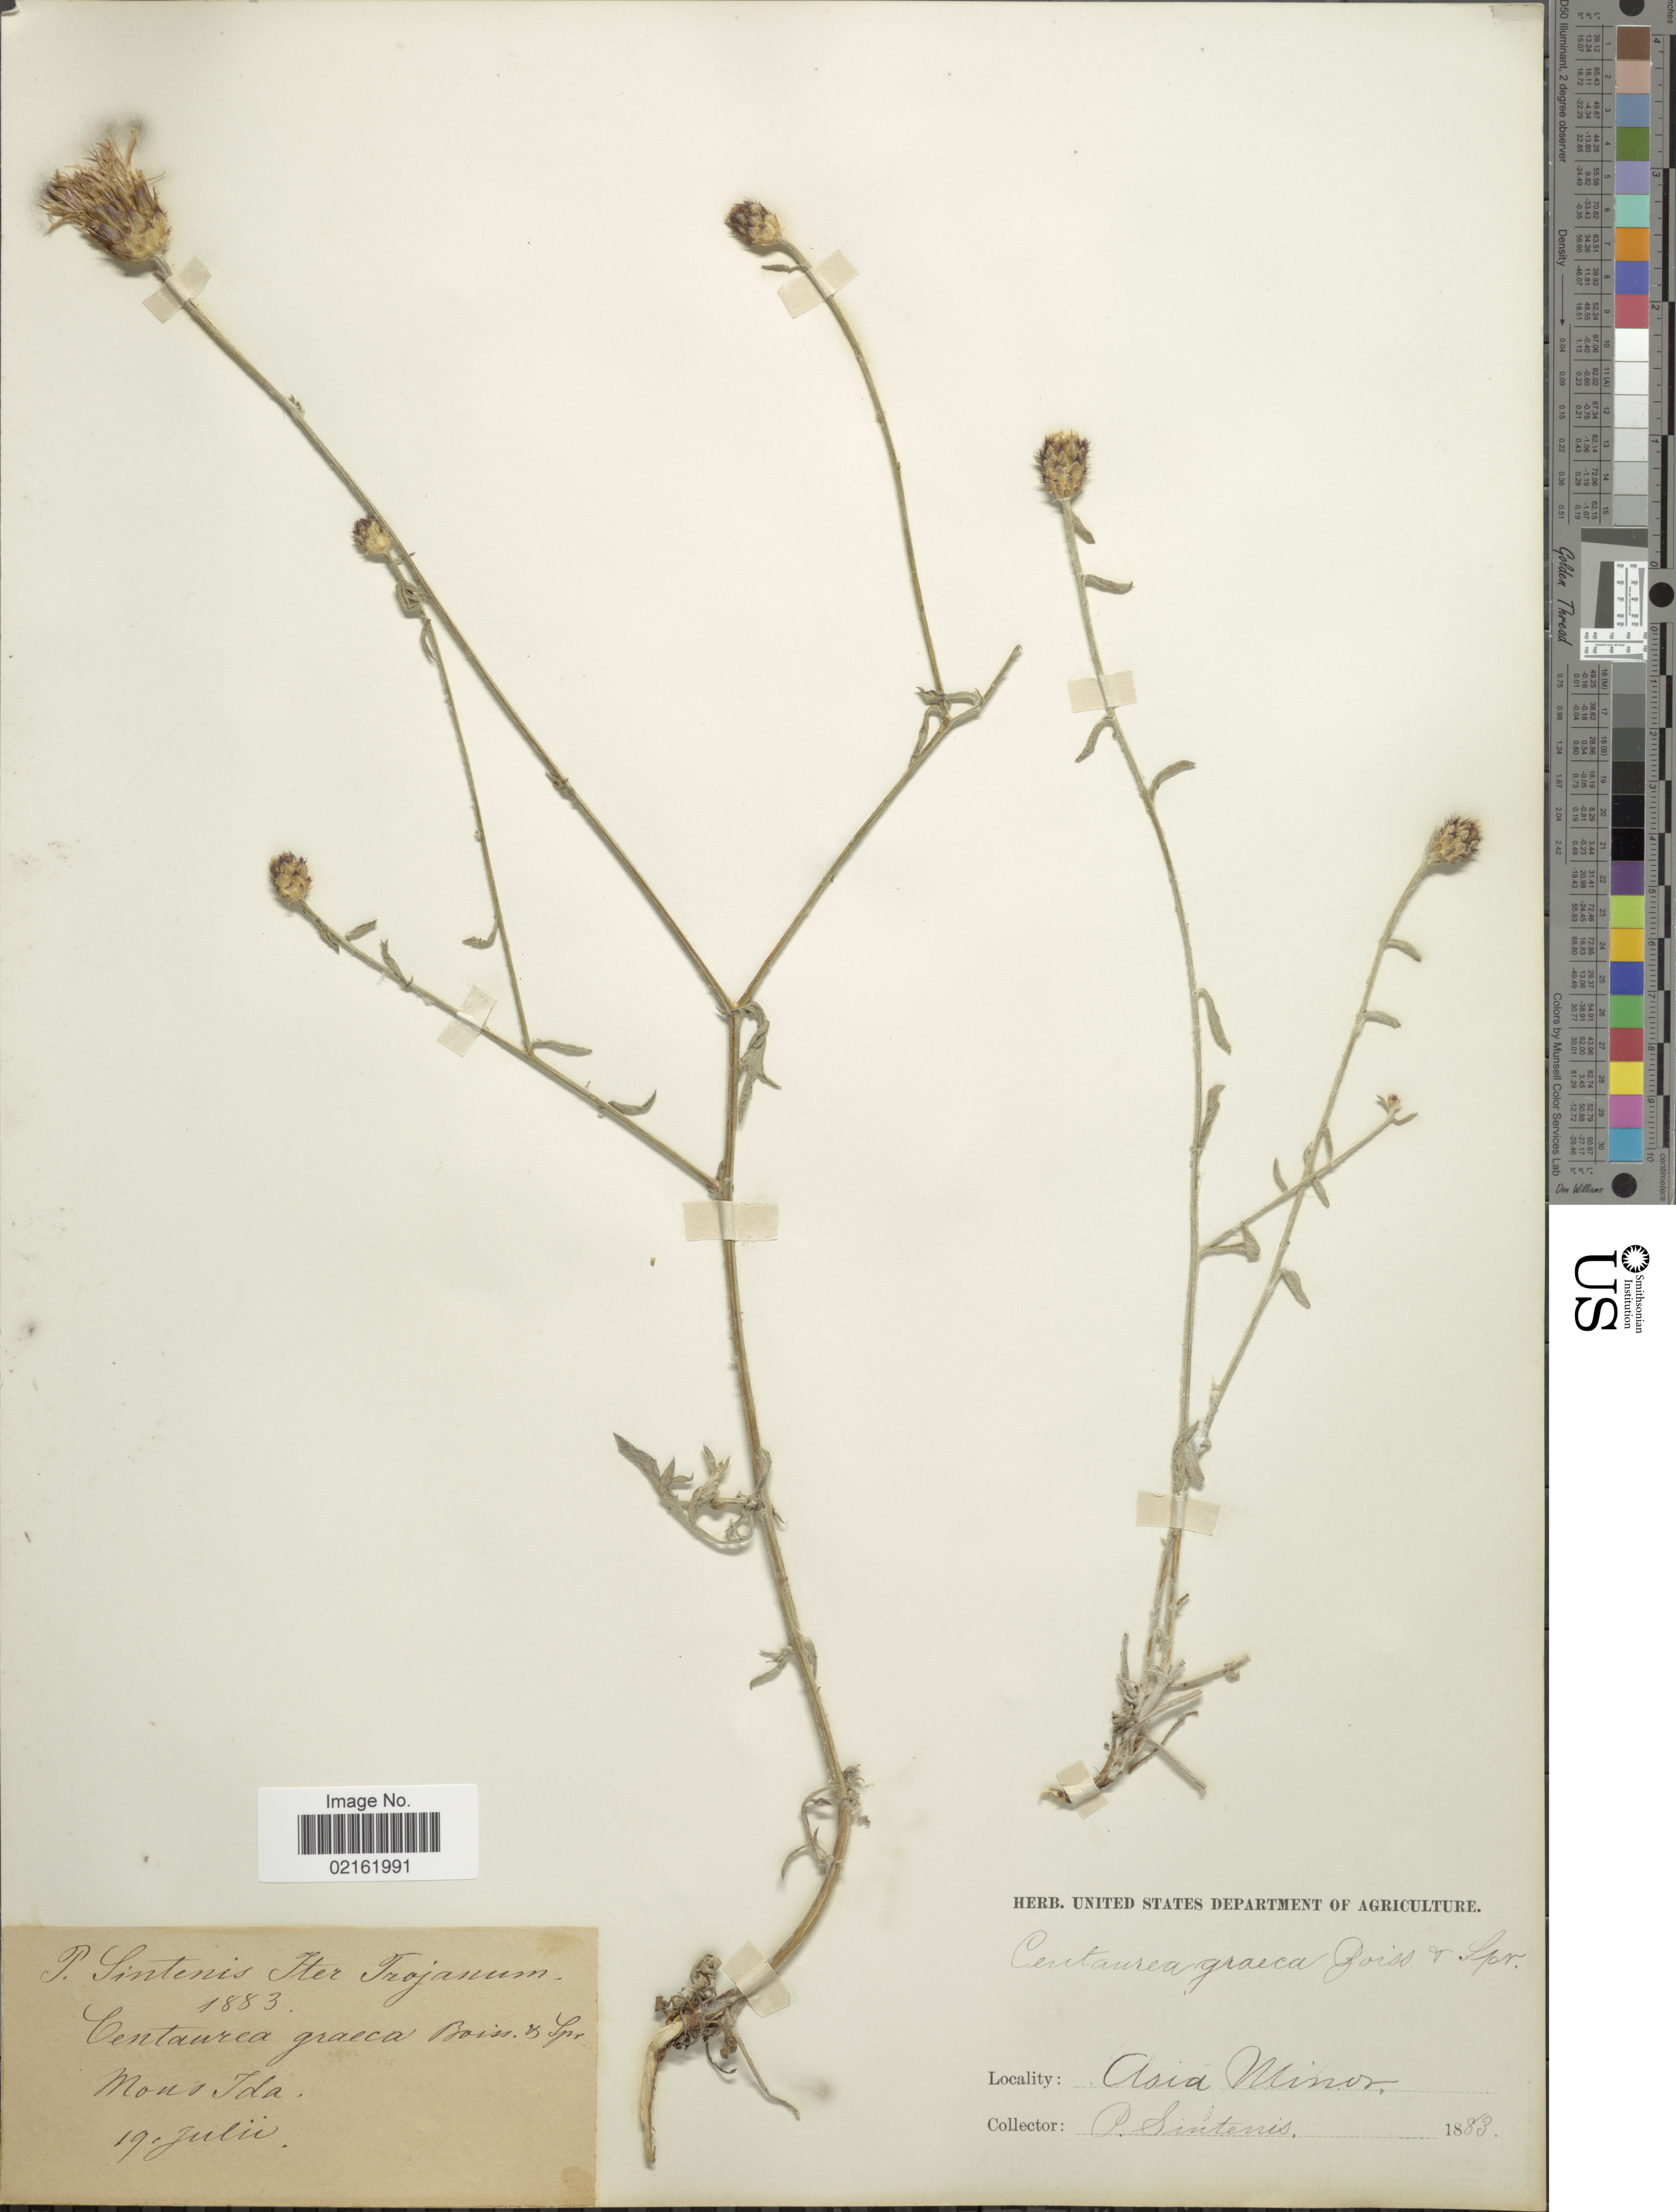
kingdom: Plantae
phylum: Tracheophyta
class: Magnoliopsida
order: Asterales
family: Asteraceae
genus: Centaurea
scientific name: Centaurea attica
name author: Nyman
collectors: P. Sintenis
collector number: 1883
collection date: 1883-07-19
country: Turkey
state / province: Balikesir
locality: Mous Ida [interpreted]